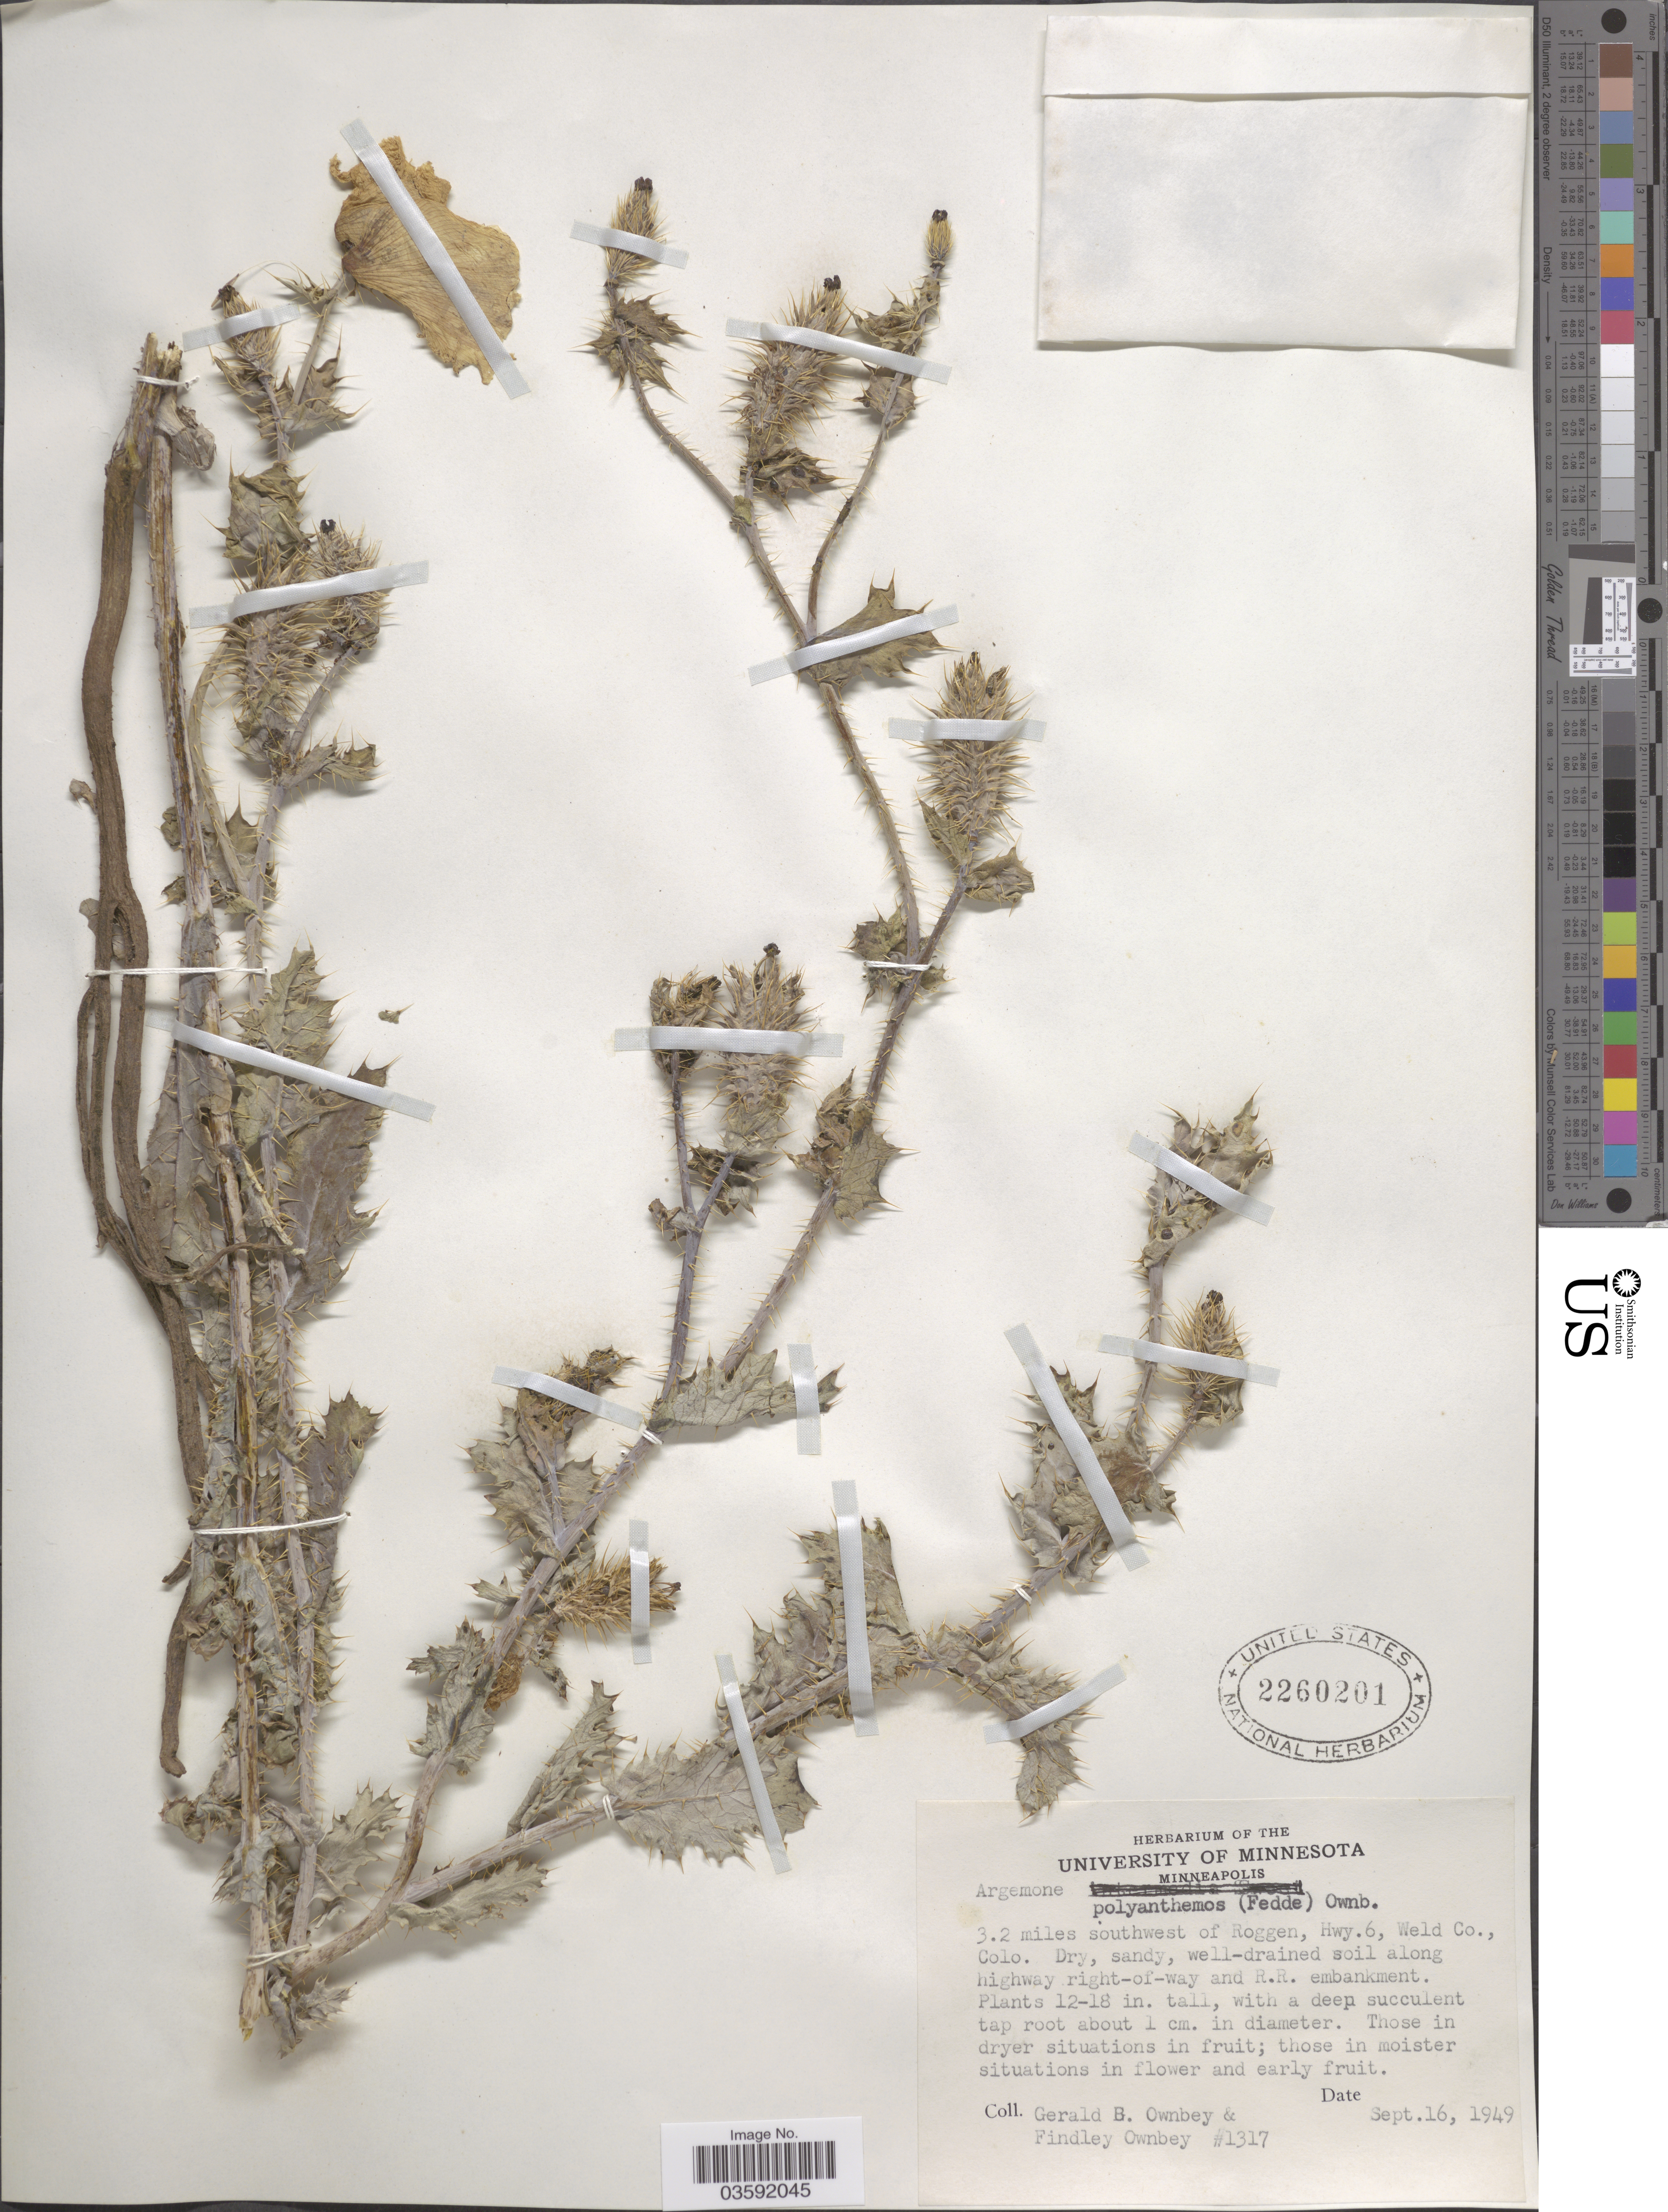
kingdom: Plantae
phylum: Tracheophyta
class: Magnoliopsida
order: Ranunculales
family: Papaveraceae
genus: Argemone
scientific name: Argemone polyanthemos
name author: (Fedde) G.B. Ownbey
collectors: G. B. Ownbey & F. Ownbey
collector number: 1317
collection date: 1949-09-16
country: United States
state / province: Colorado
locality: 3.2 miles southwest of Roggen, Hwy. 6, Weld Co. Along highway right-of-way and R. R. embankment.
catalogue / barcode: US 2260201